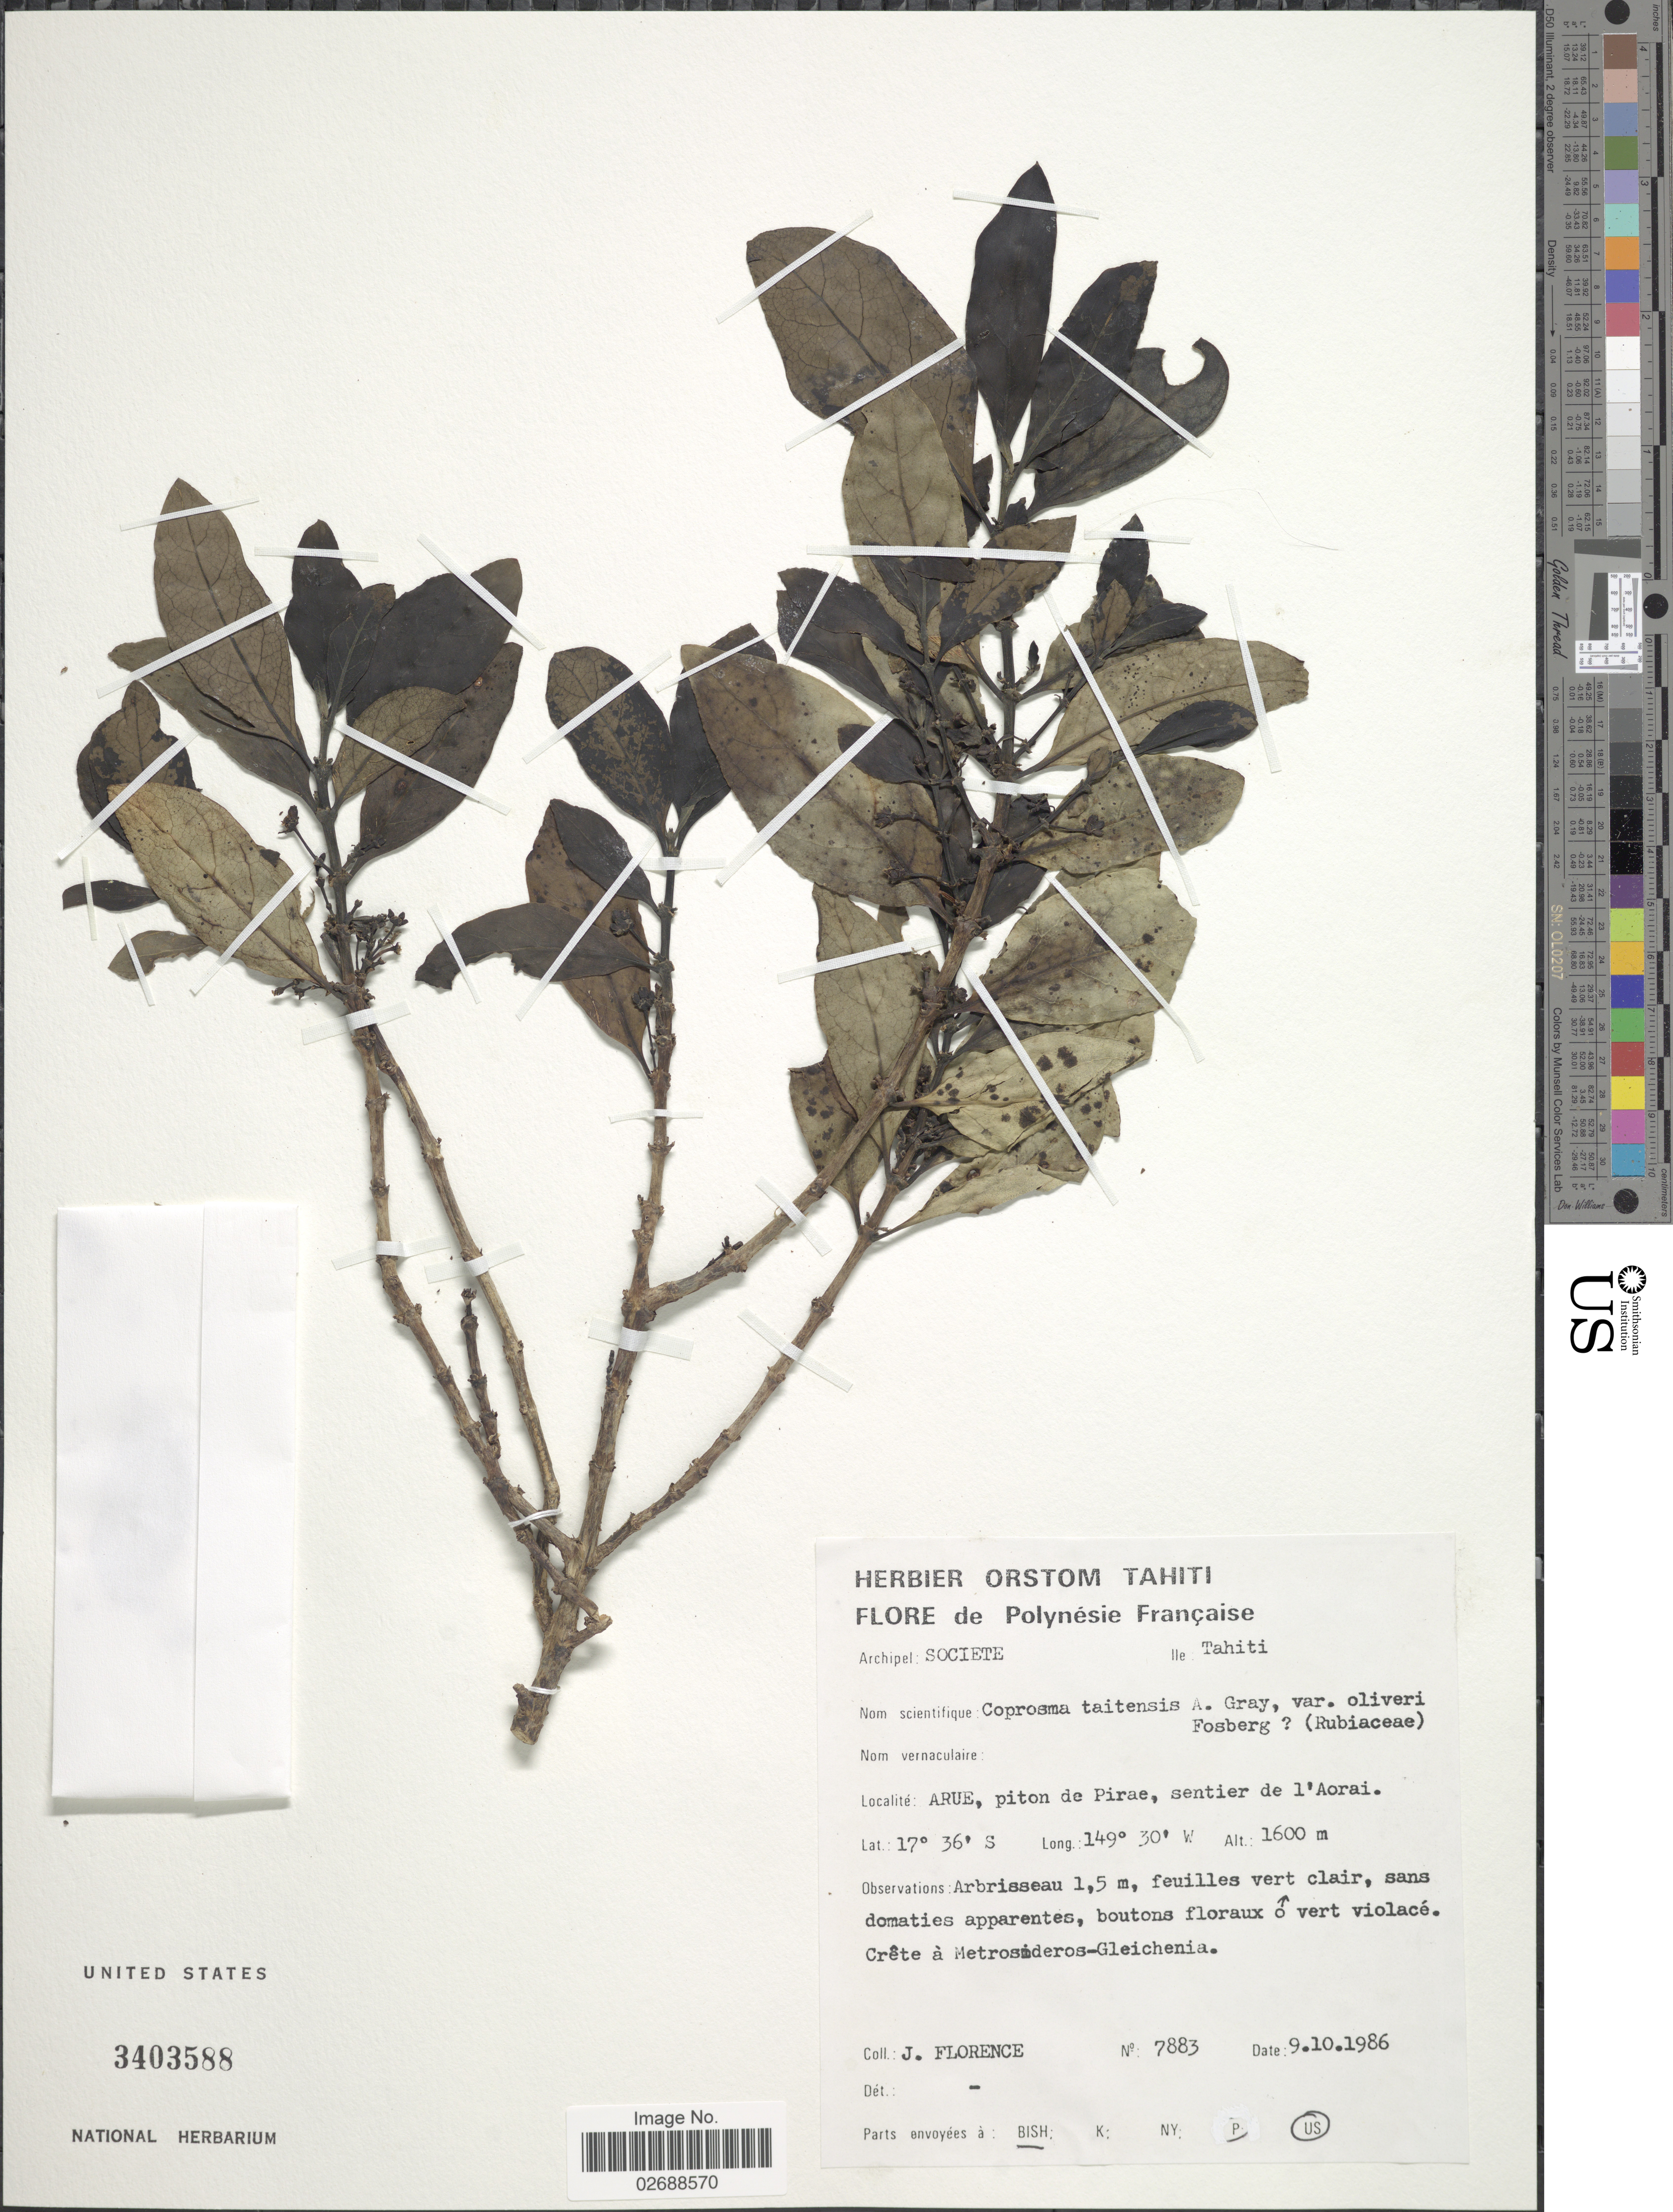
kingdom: Plantae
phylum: Tracheophyta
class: Magnoliopsida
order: Gentianales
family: Rubiaceae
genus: Coprosma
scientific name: Coprosma tahitensis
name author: A. Gray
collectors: J. Florence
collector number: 7883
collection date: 1986-10-09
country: French Polynesia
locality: Archipel: Societe, Ile: Tahiti, Arue, piton de Pirae, sentier de l'Aorai.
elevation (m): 1600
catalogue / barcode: US 3403588